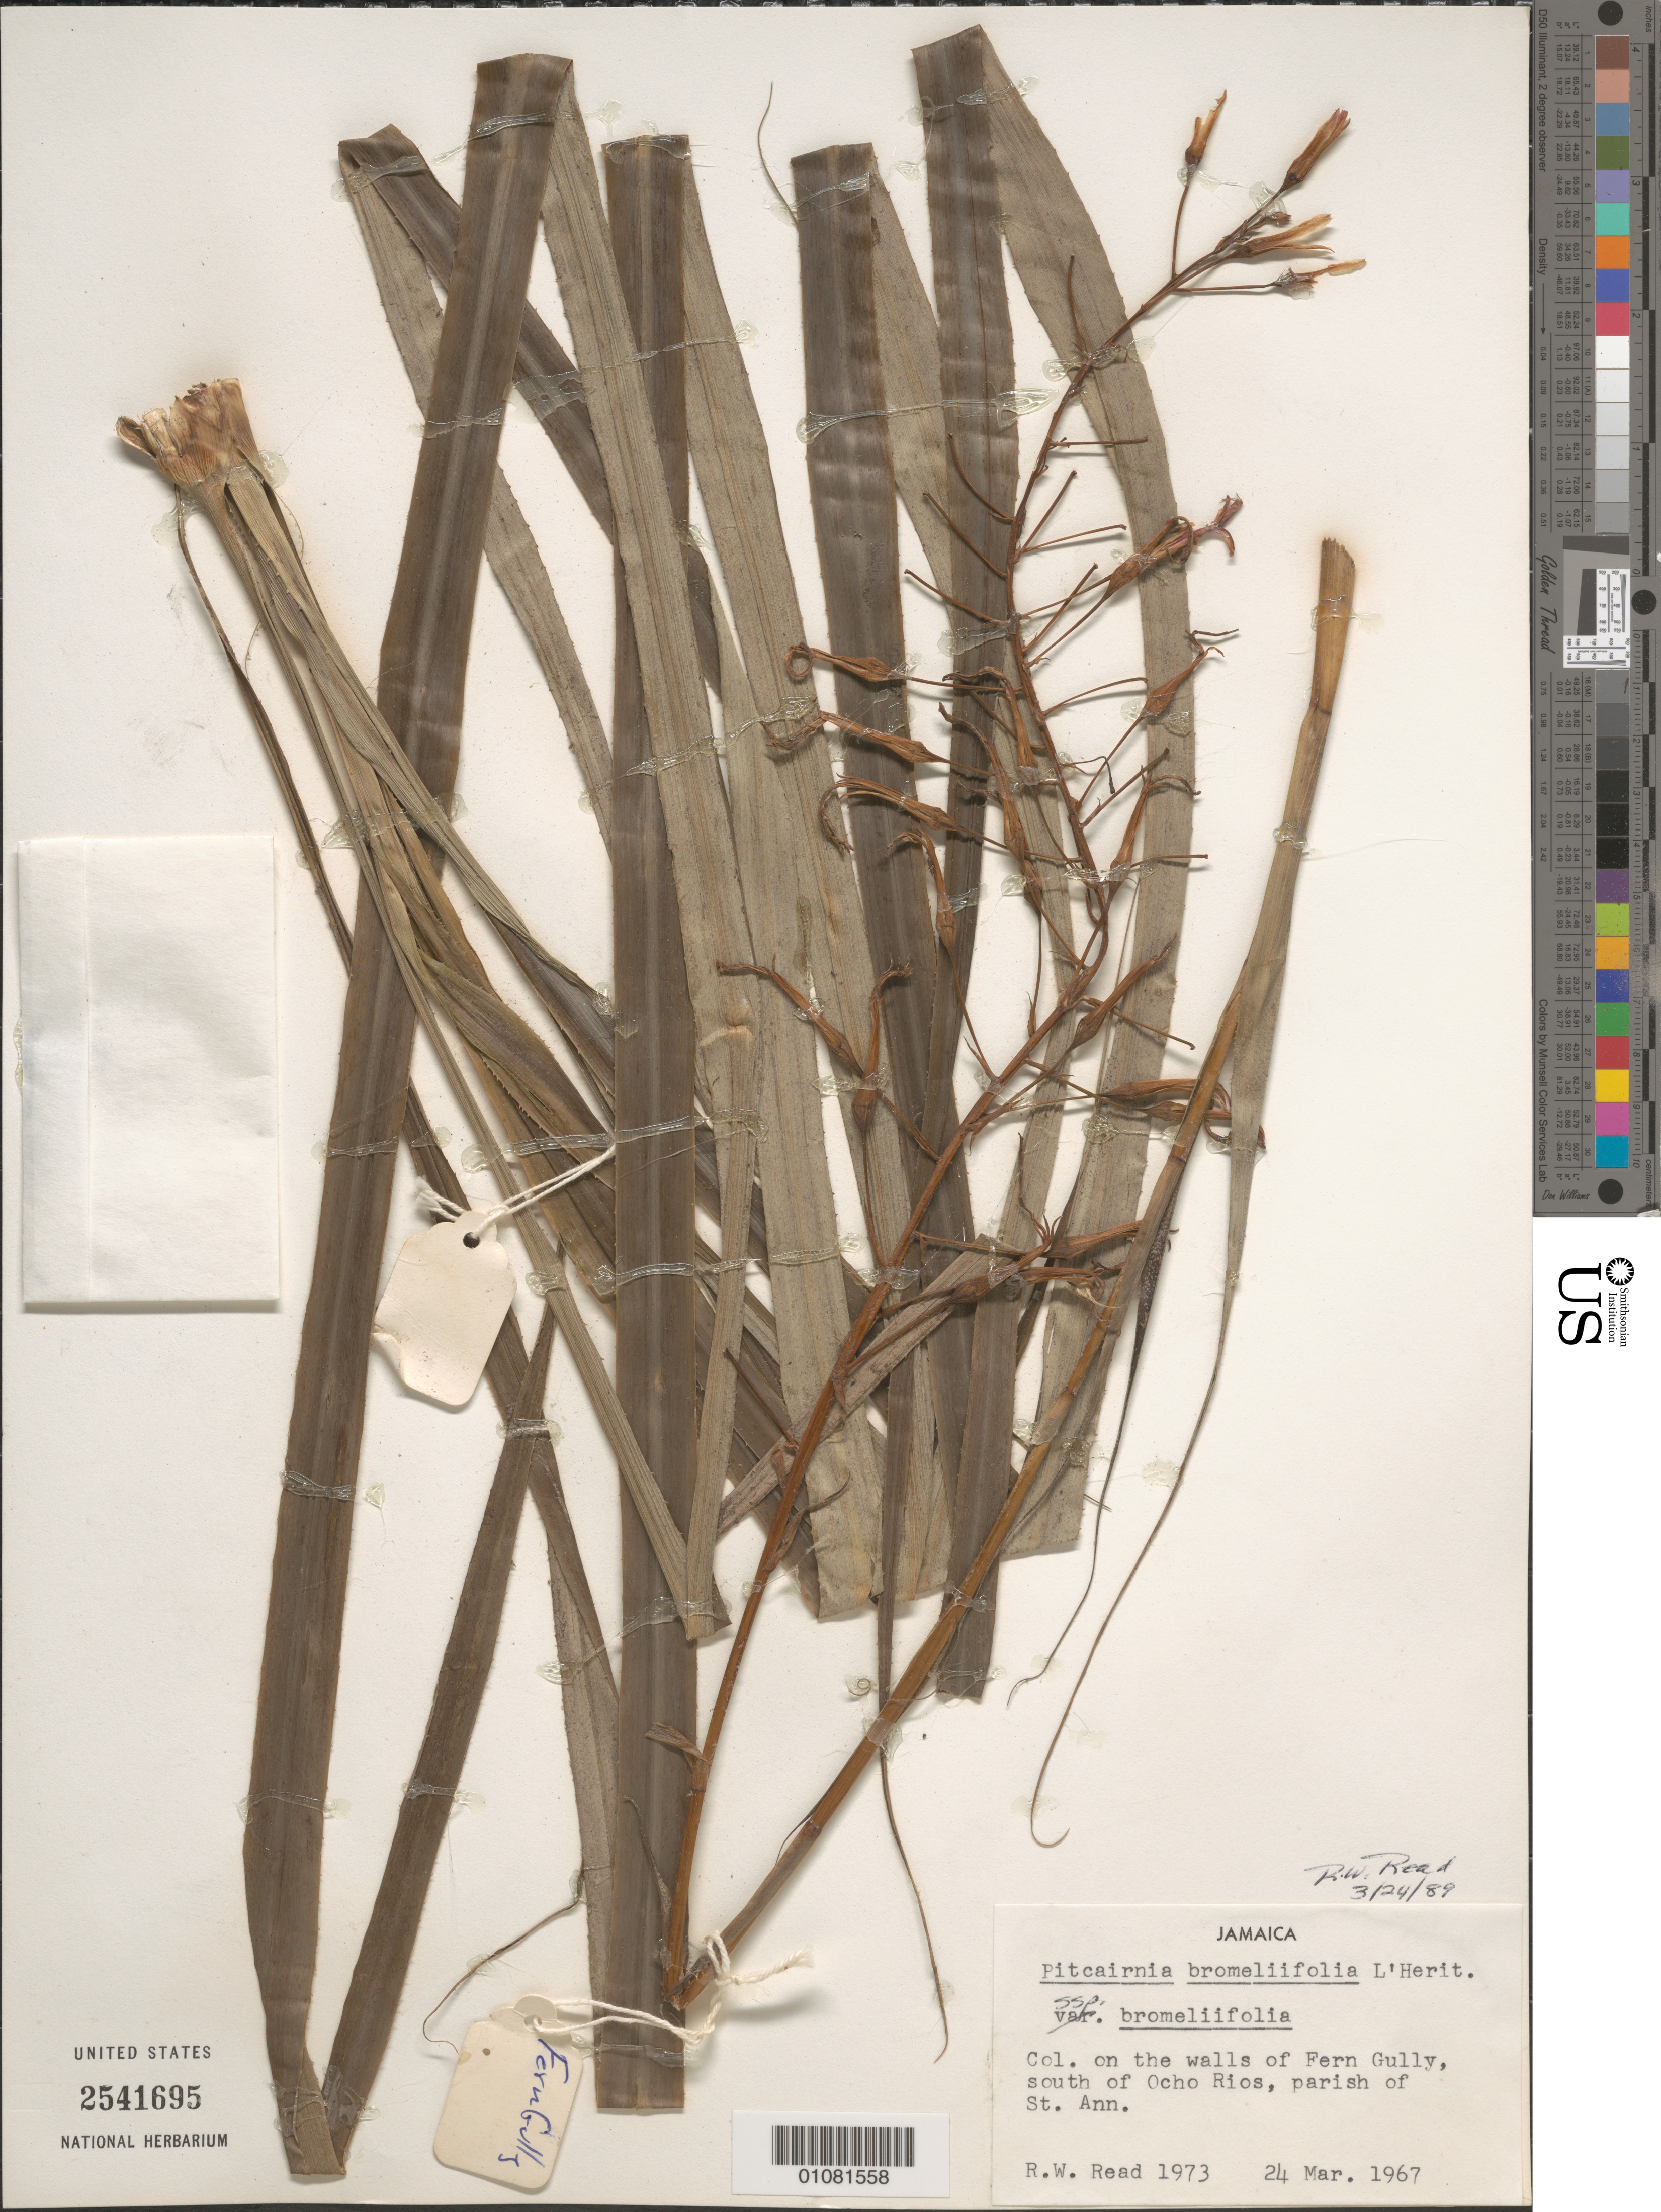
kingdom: Plantae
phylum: Tracheophyta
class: Liliopsida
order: Poales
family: Bromeliaceae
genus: Pitcairnia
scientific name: Pitcairnia bromeliifolia var. bromeliifolia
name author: L'Hér.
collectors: R. W. Read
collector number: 1973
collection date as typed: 24 Mar 1967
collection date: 1967-03-24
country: Jamaica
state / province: Saint Ann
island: Jamaica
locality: Fern Gully, S of Ocho Rios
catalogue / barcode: US 2541695